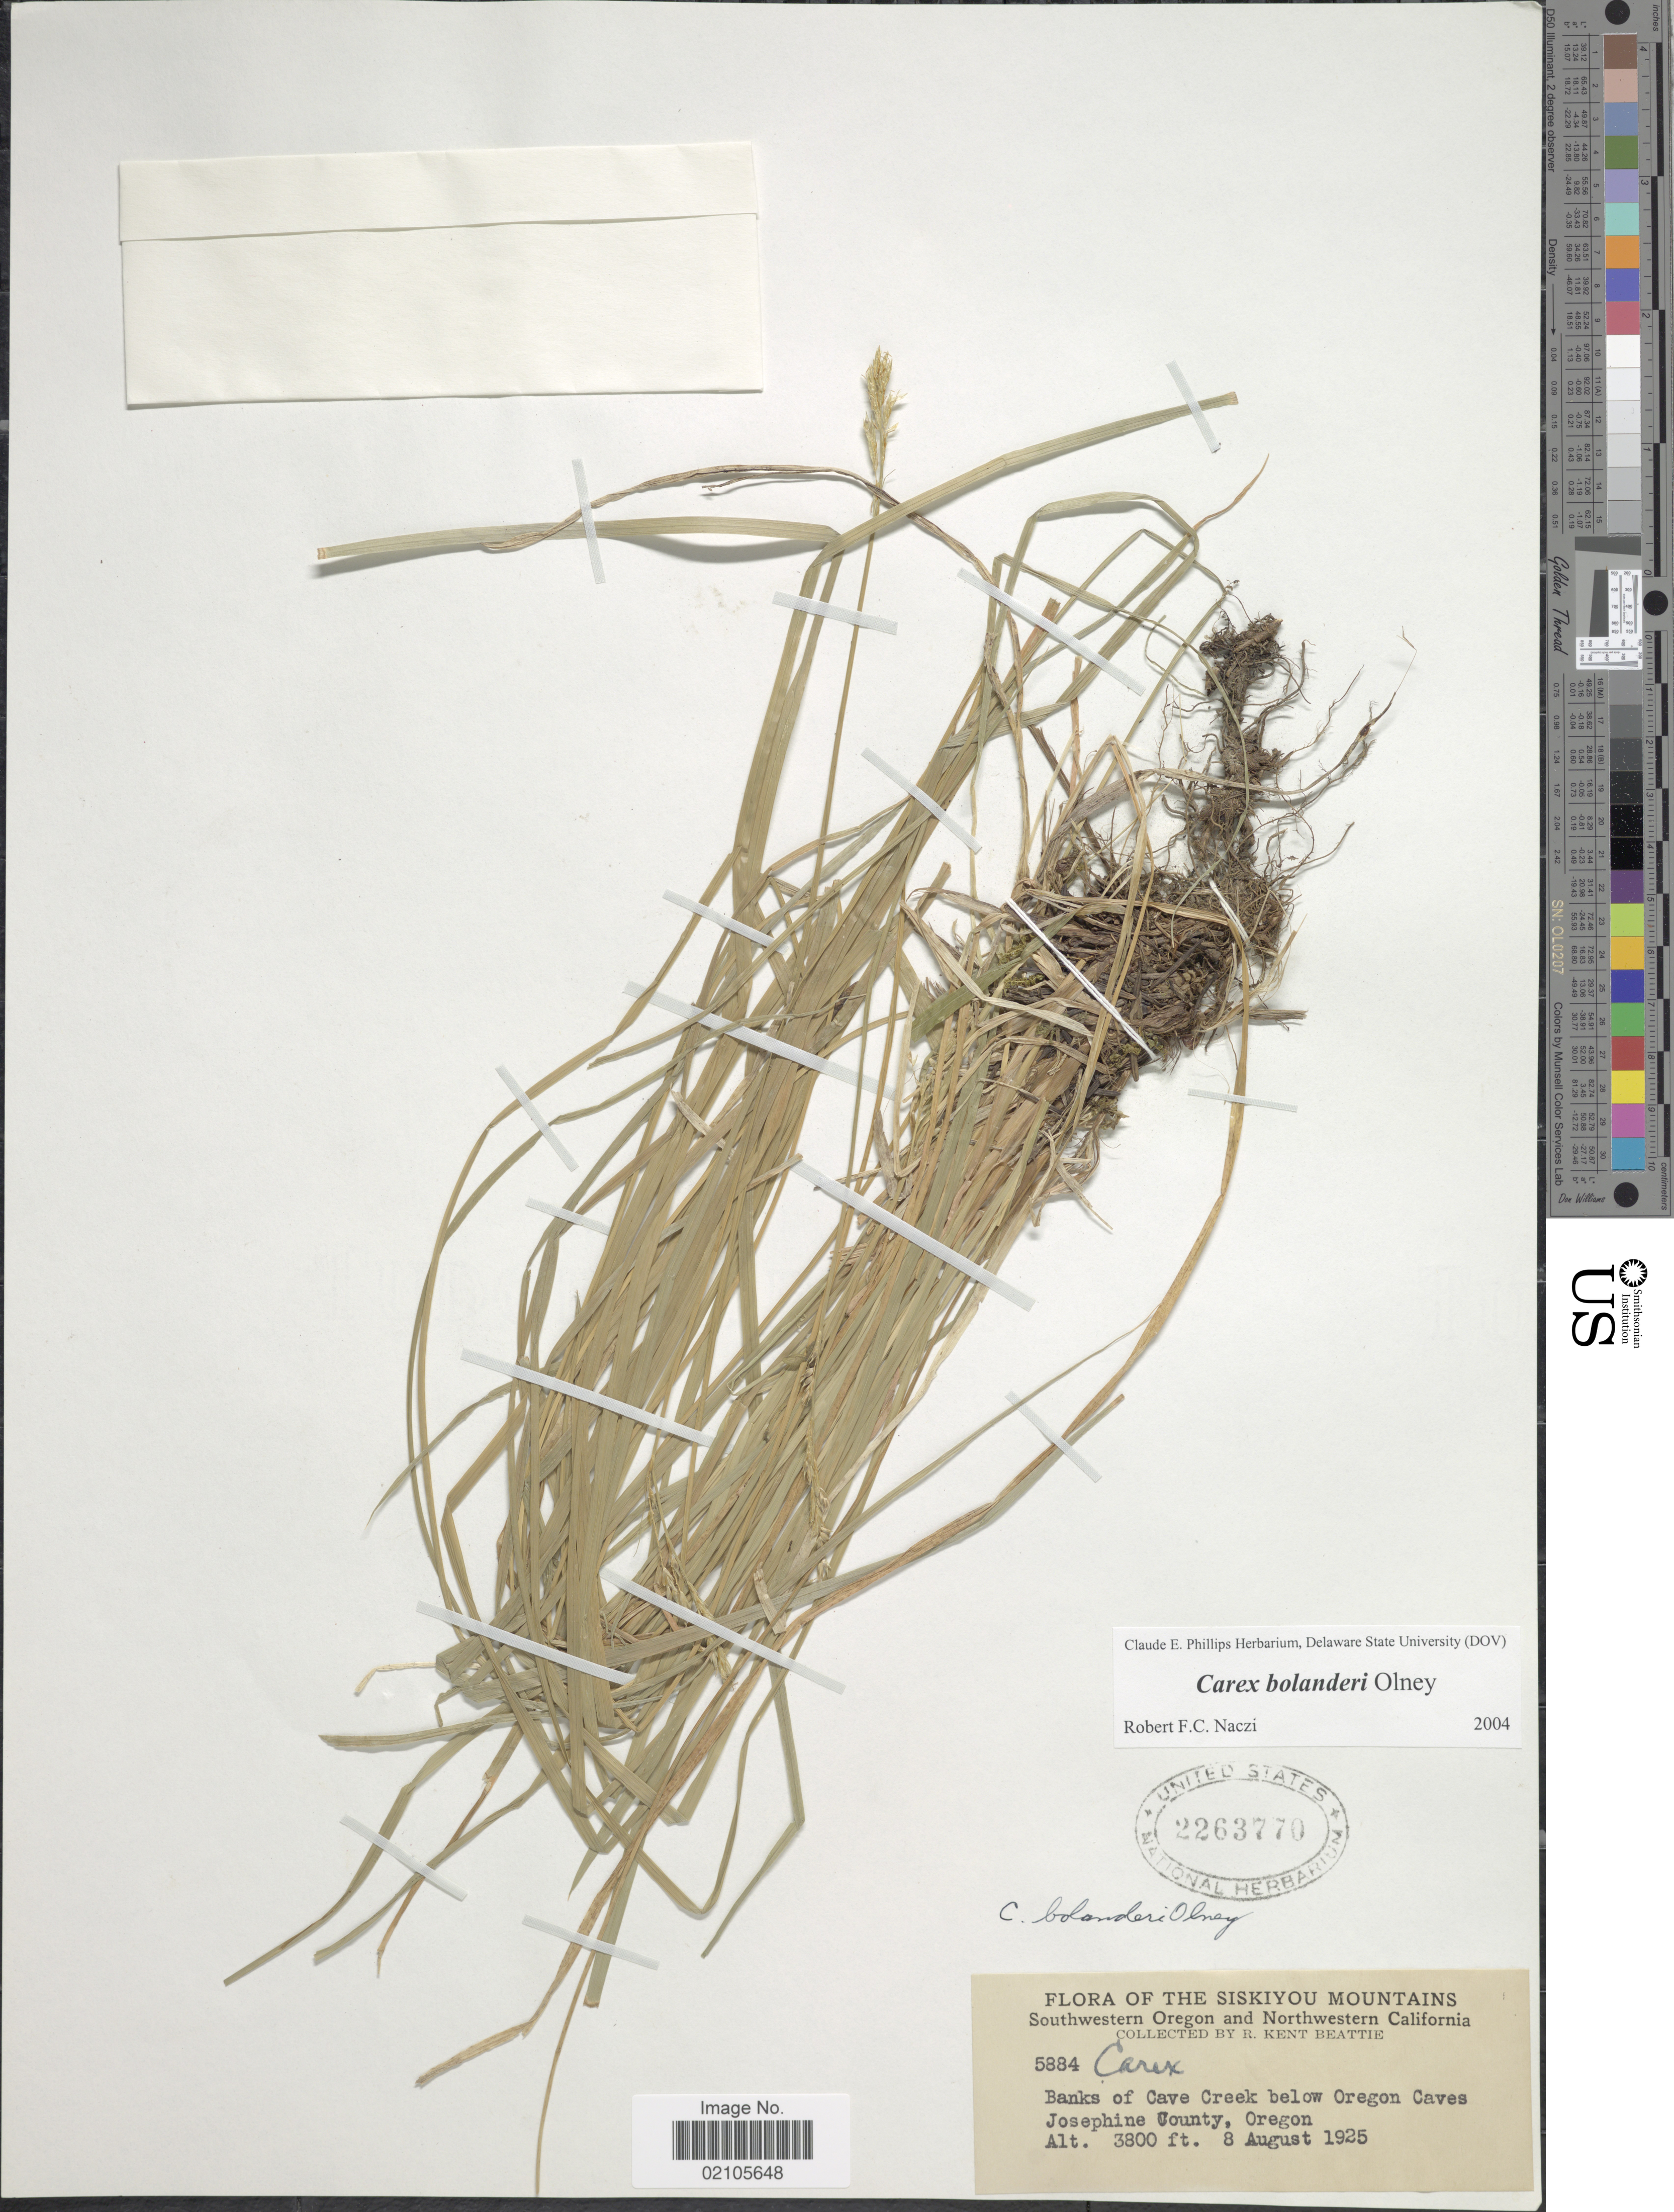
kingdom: Plantae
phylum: Tracheophyta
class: Liliopsida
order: Poales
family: Cyperaceae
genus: Carex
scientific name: Carex bolanderi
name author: Olney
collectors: R. K. Beattie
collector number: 5884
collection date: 1925-08-08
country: United States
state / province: Oregon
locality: The Siskiyou Mountains, Southwestern Oregon, Banks of Cave Creek below Oregon Caves, Josephine County, Oregon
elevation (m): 1158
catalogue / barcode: US 2263770